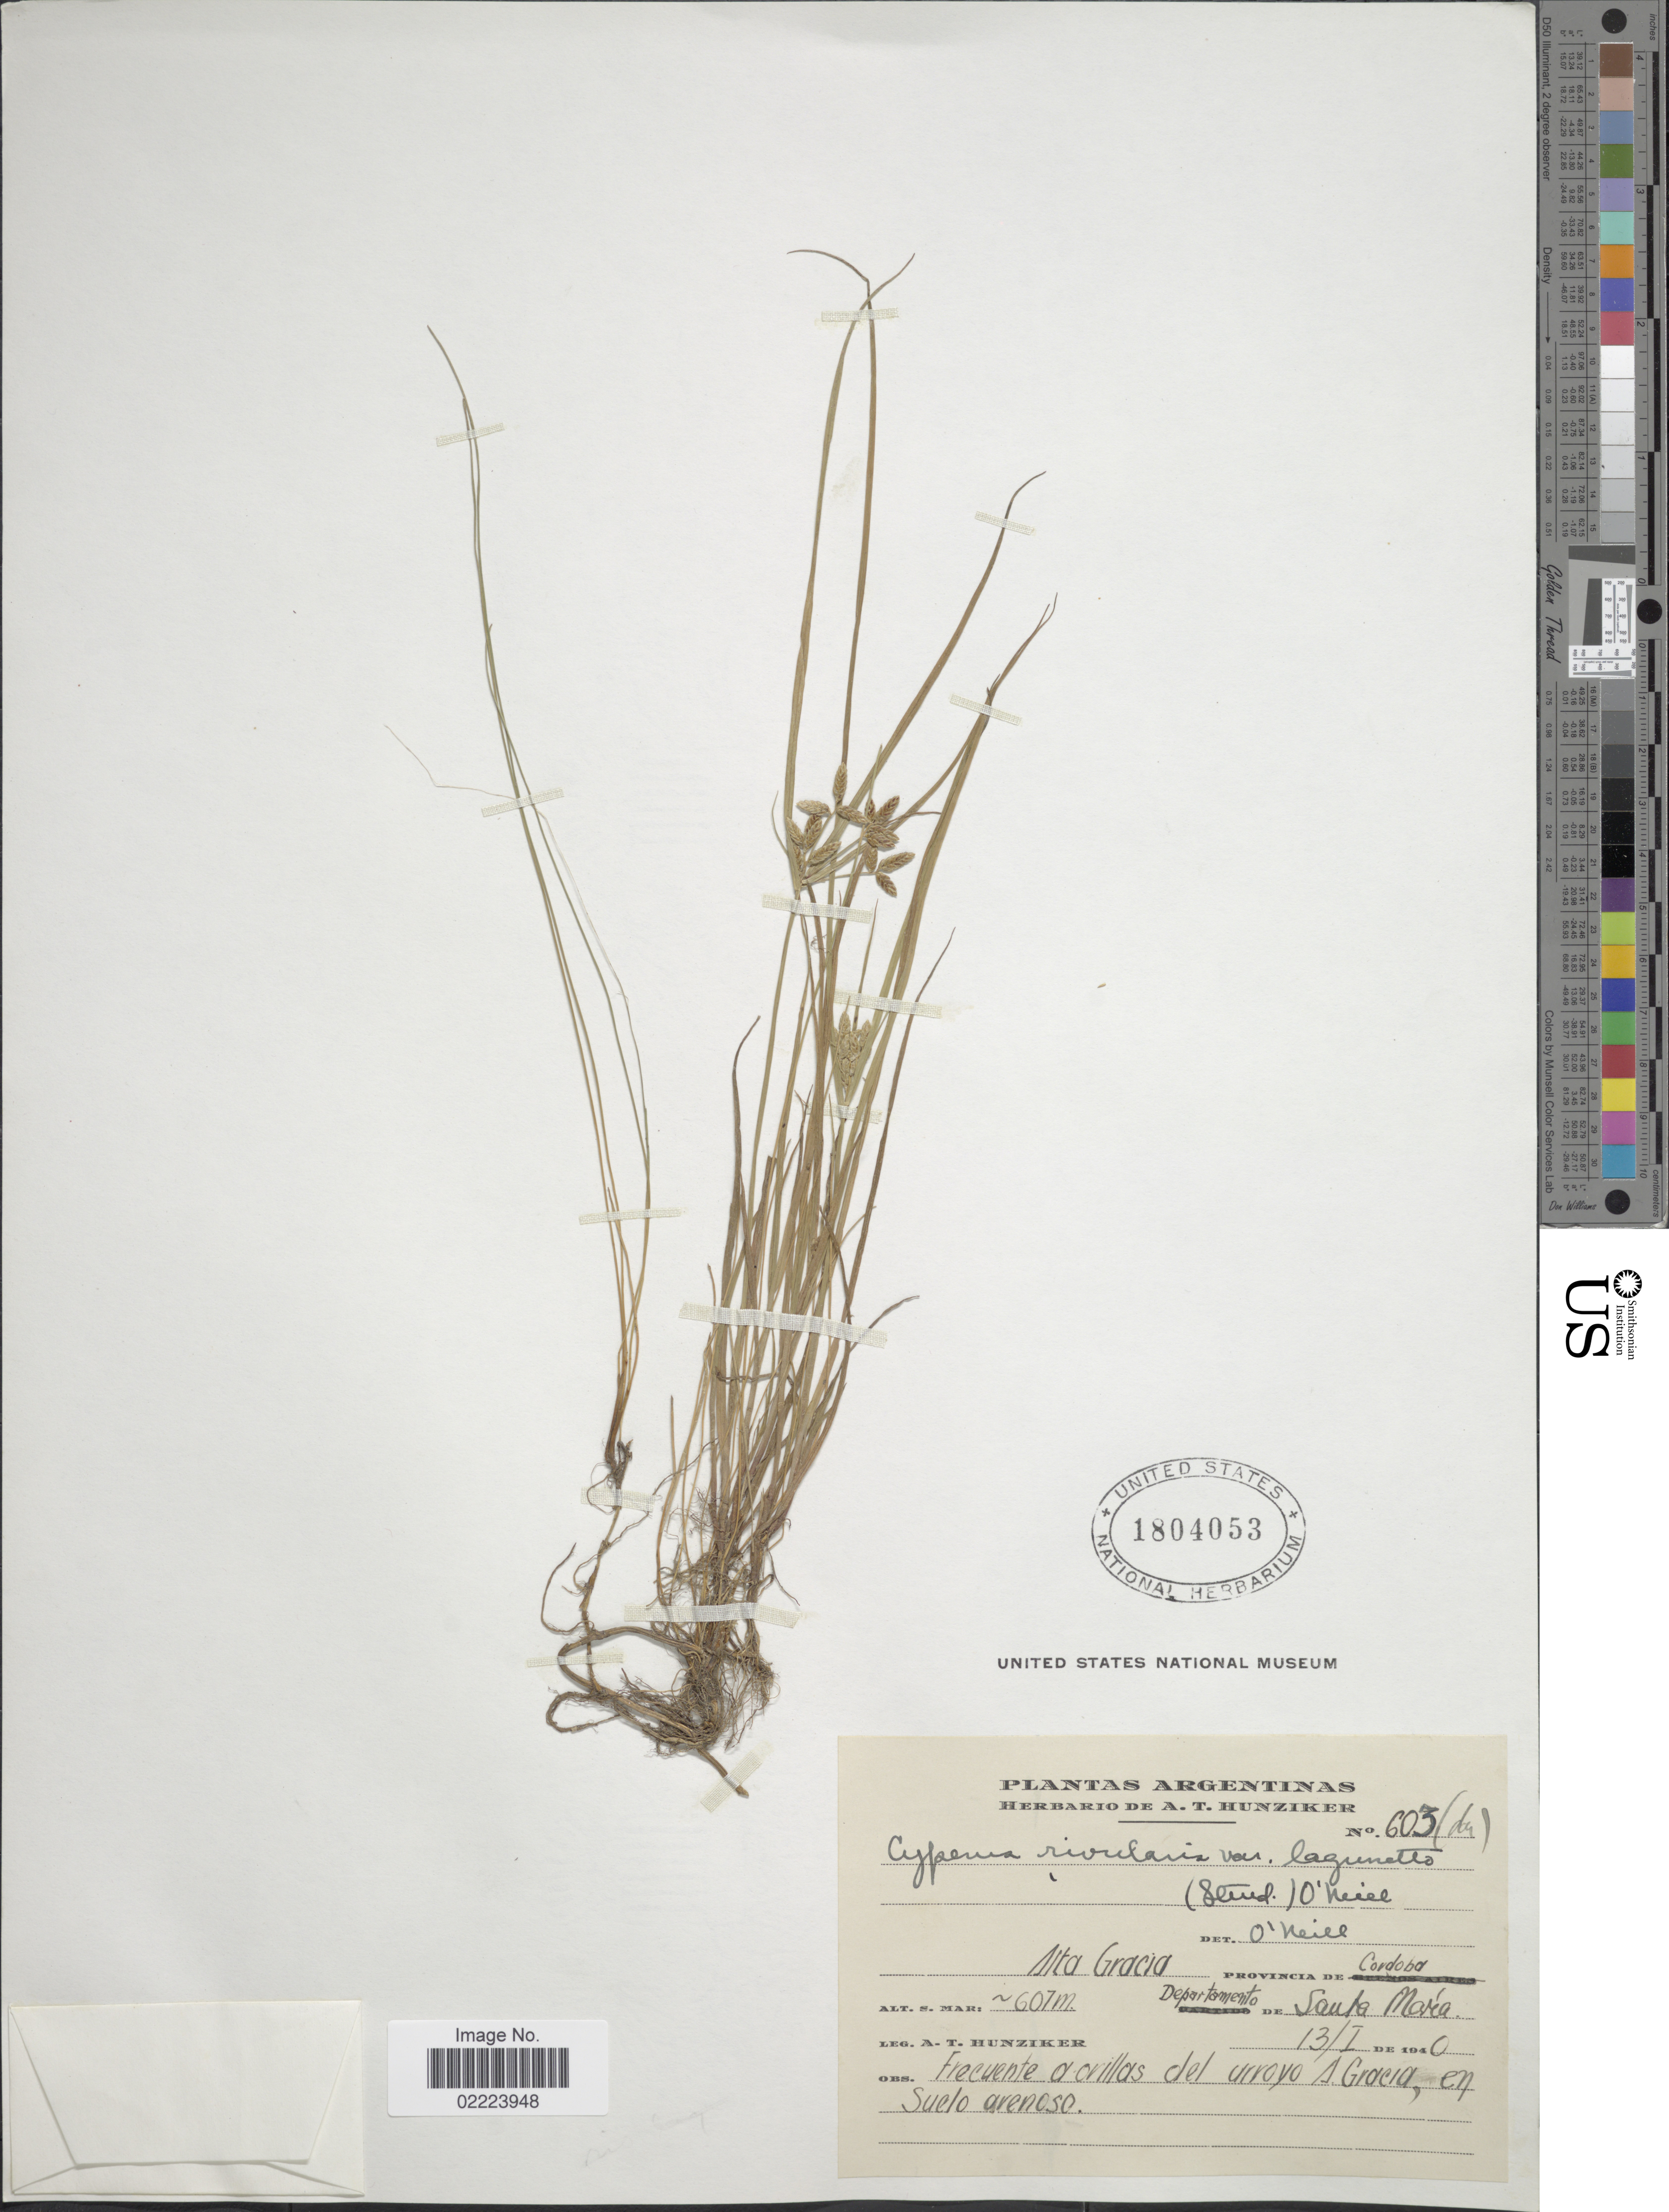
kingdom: Plantae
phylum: Tracheophyta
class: Liliopsida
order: Poales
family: Cyperaceae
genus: Cyperus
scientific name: Cyperus bipartitus Torr.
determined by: Strong, Mark T., (BOT), Smithsonian Institution - National Museum of Natural History (UNITED STATES)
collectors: A. T. Hunziker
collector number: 603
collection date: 1940-01-13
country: Argentina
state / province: Cordoba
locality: Provincia de Cordoba, Mta Gracia, Departamento Santa Mara, Frecuente a orillas del arroyo, S. Gracia, em Suelo arenoso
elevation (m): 607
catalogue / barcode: US 1804053